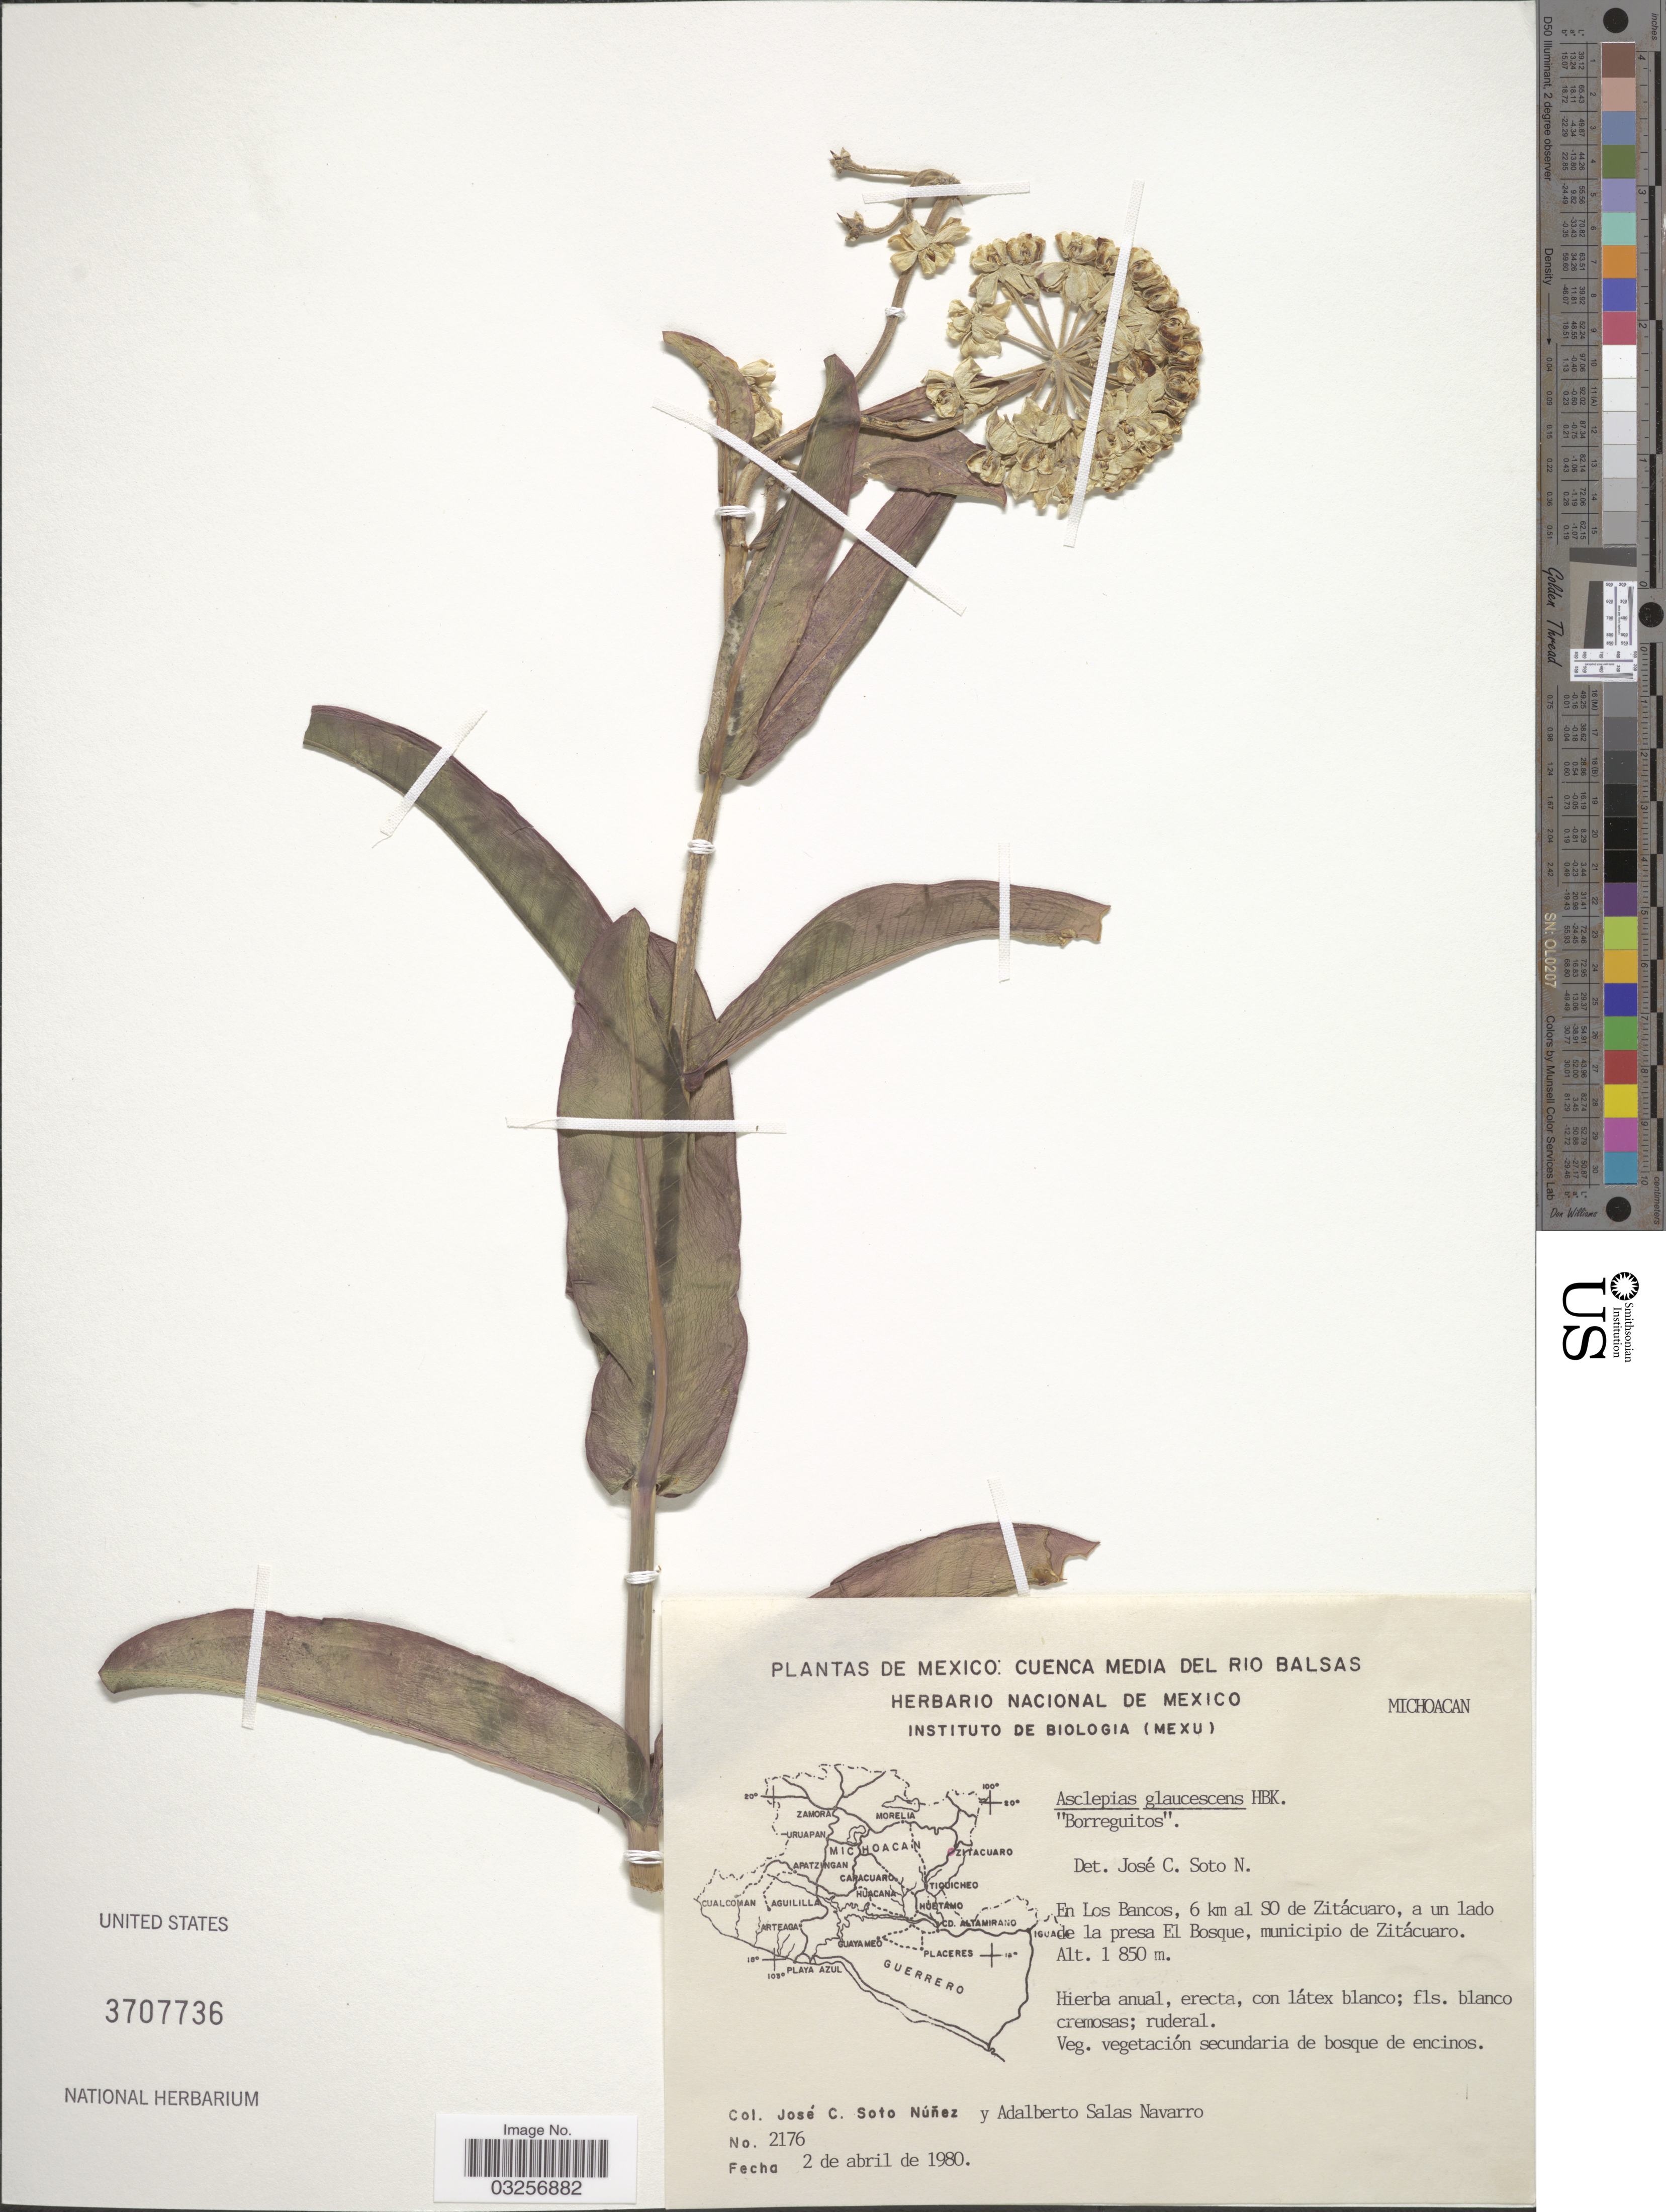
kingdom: Plantae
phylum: Tracheophyta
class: Magnoliopsida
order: Gentianales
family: Apocynaceae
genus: Asclepias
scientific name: Asclepias glaucescens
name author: Kunth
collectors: J. Soto & A. S. Navarro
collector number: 2176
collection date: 1980-04-02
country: Mexico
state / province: Michoacán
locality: Cuenca media del Rio Balsas. En Los Bancos, 6 km al SO de Zitácuaro, a un lado de la presa El Bosque, municipio de Zitácuaro.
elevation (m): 1850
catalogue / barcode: US 3707736